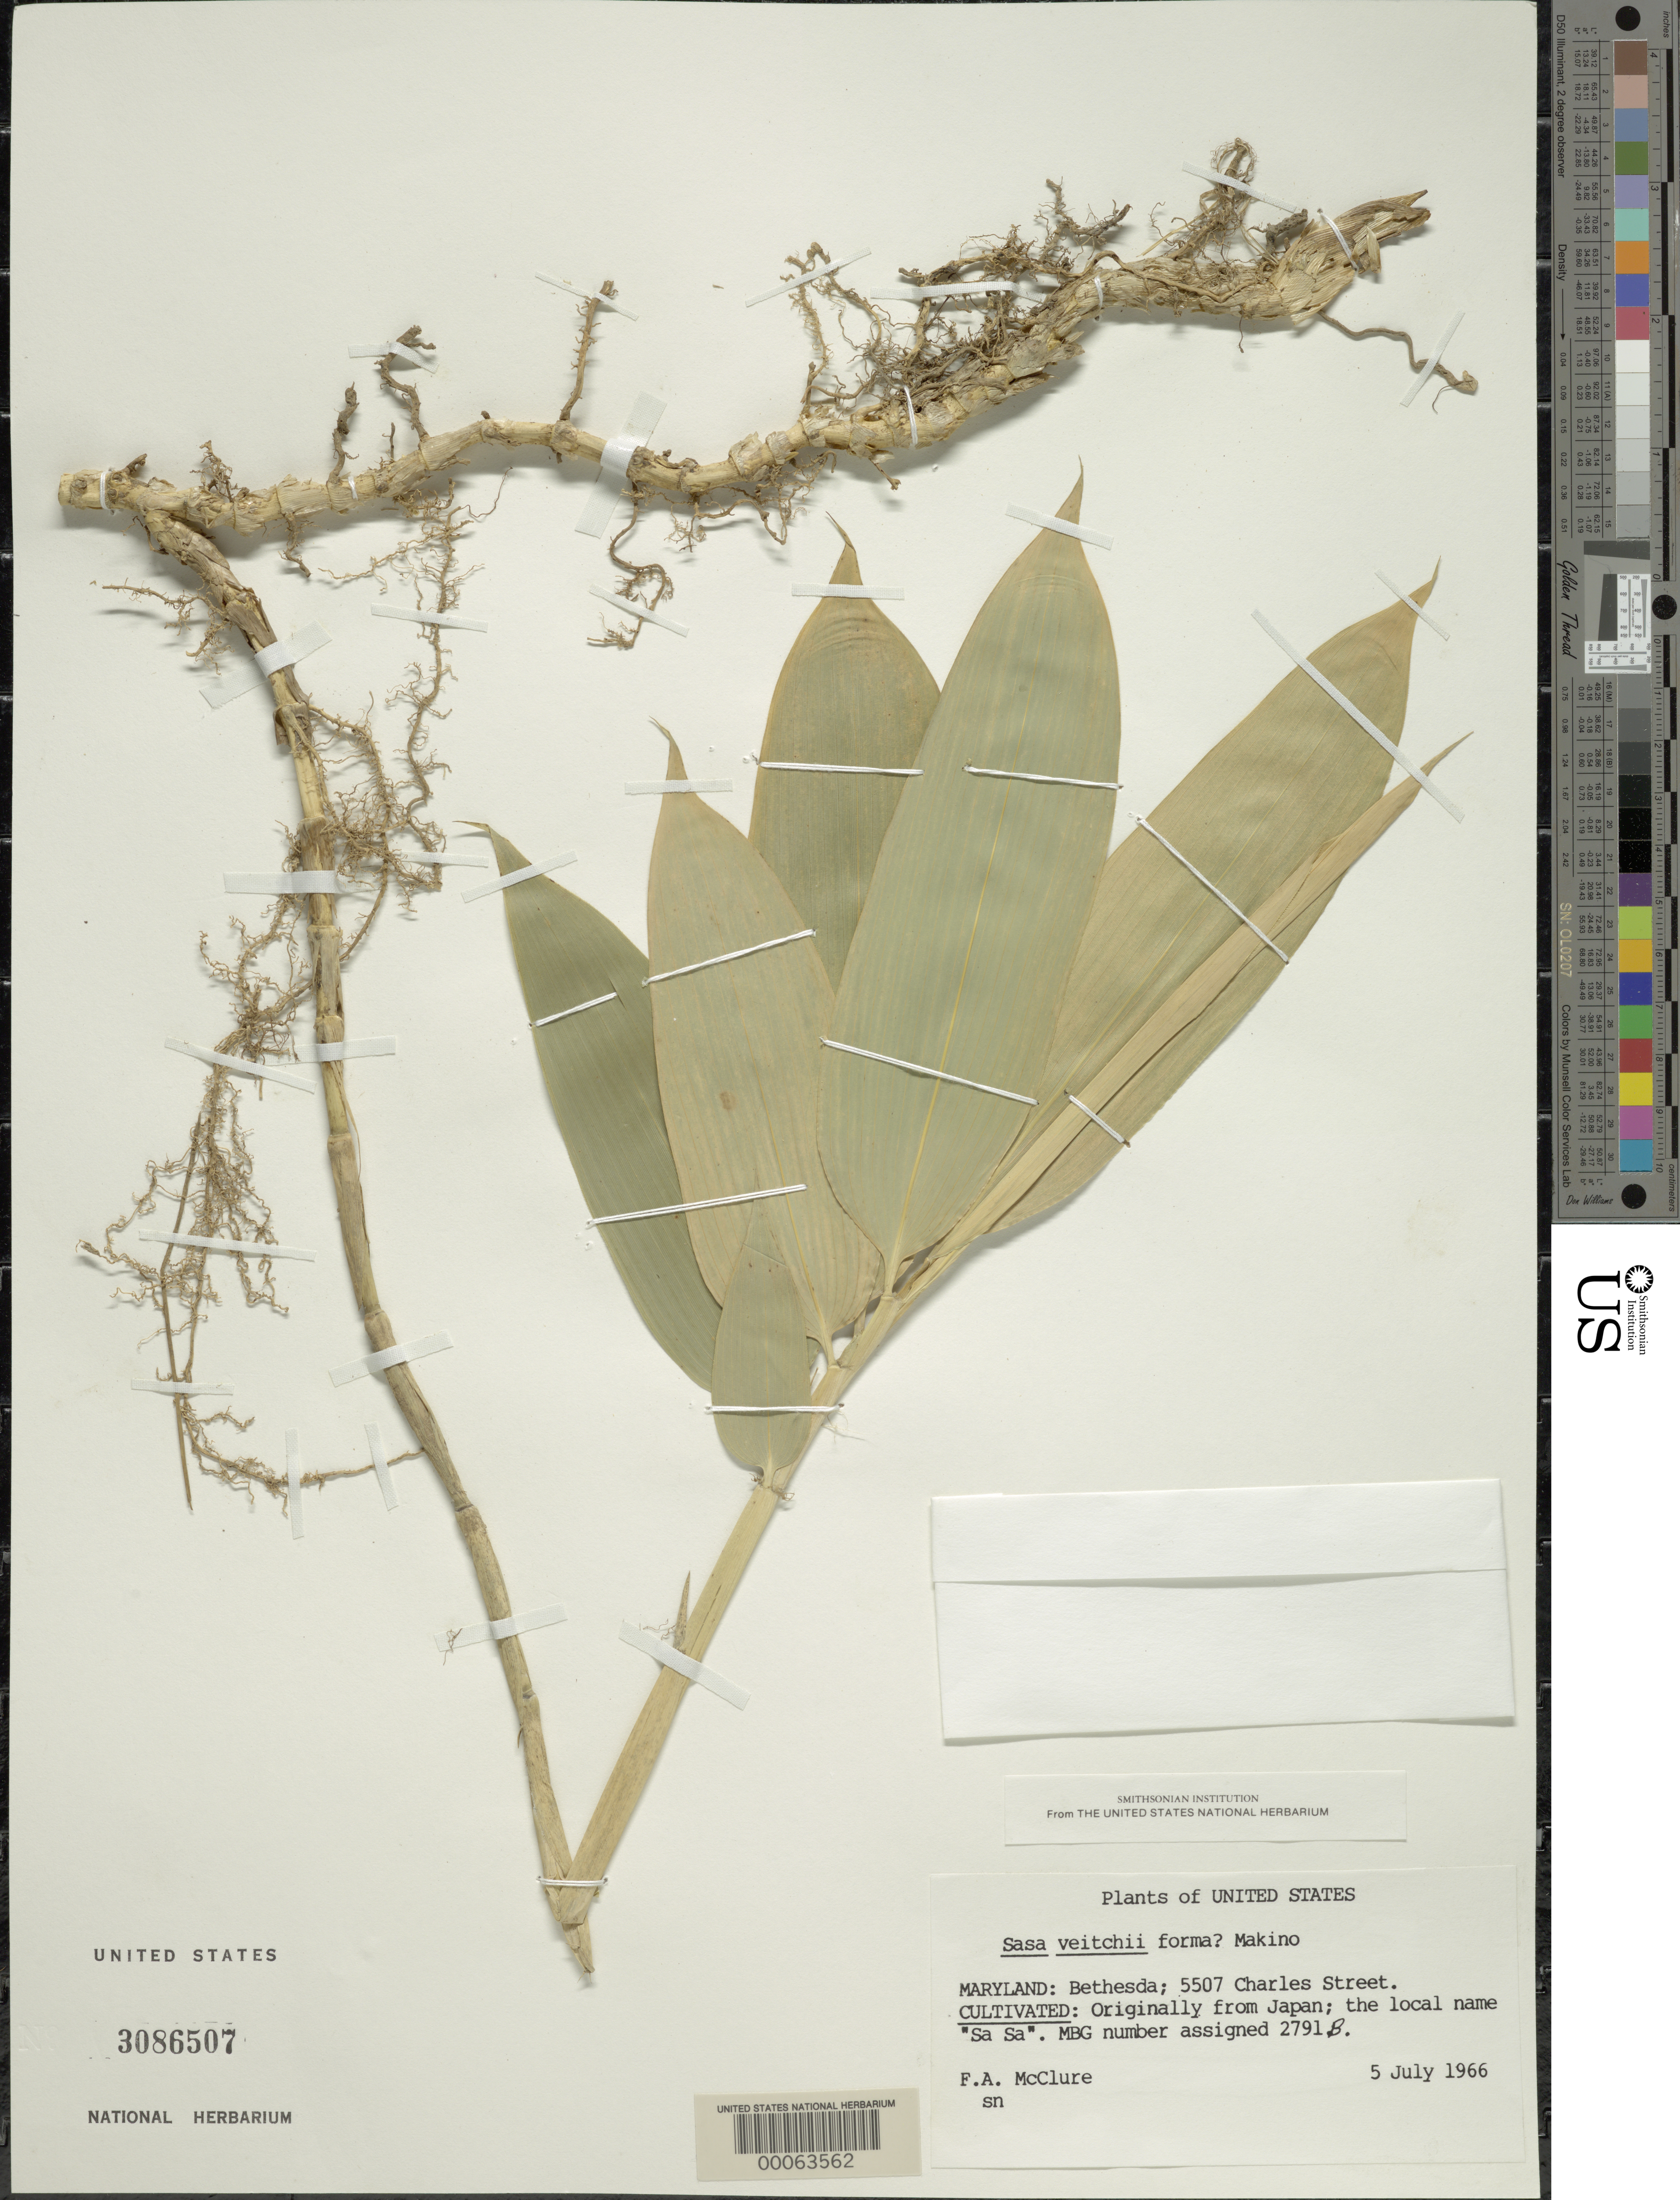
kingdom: Plantae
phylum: Tracheophyta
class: Liliopsida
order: Poales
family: Poaceae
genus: Sasa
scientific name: Sasa veitchii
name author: (Carrière) Rehder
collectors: F. A. McClure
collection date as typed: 05 Jul 1966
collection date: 1966-07-05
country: United States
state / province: Maryland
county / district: Montgomery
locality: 5507 Charles Street, Bethesda (McClure's garden)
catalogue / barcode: US 3086507